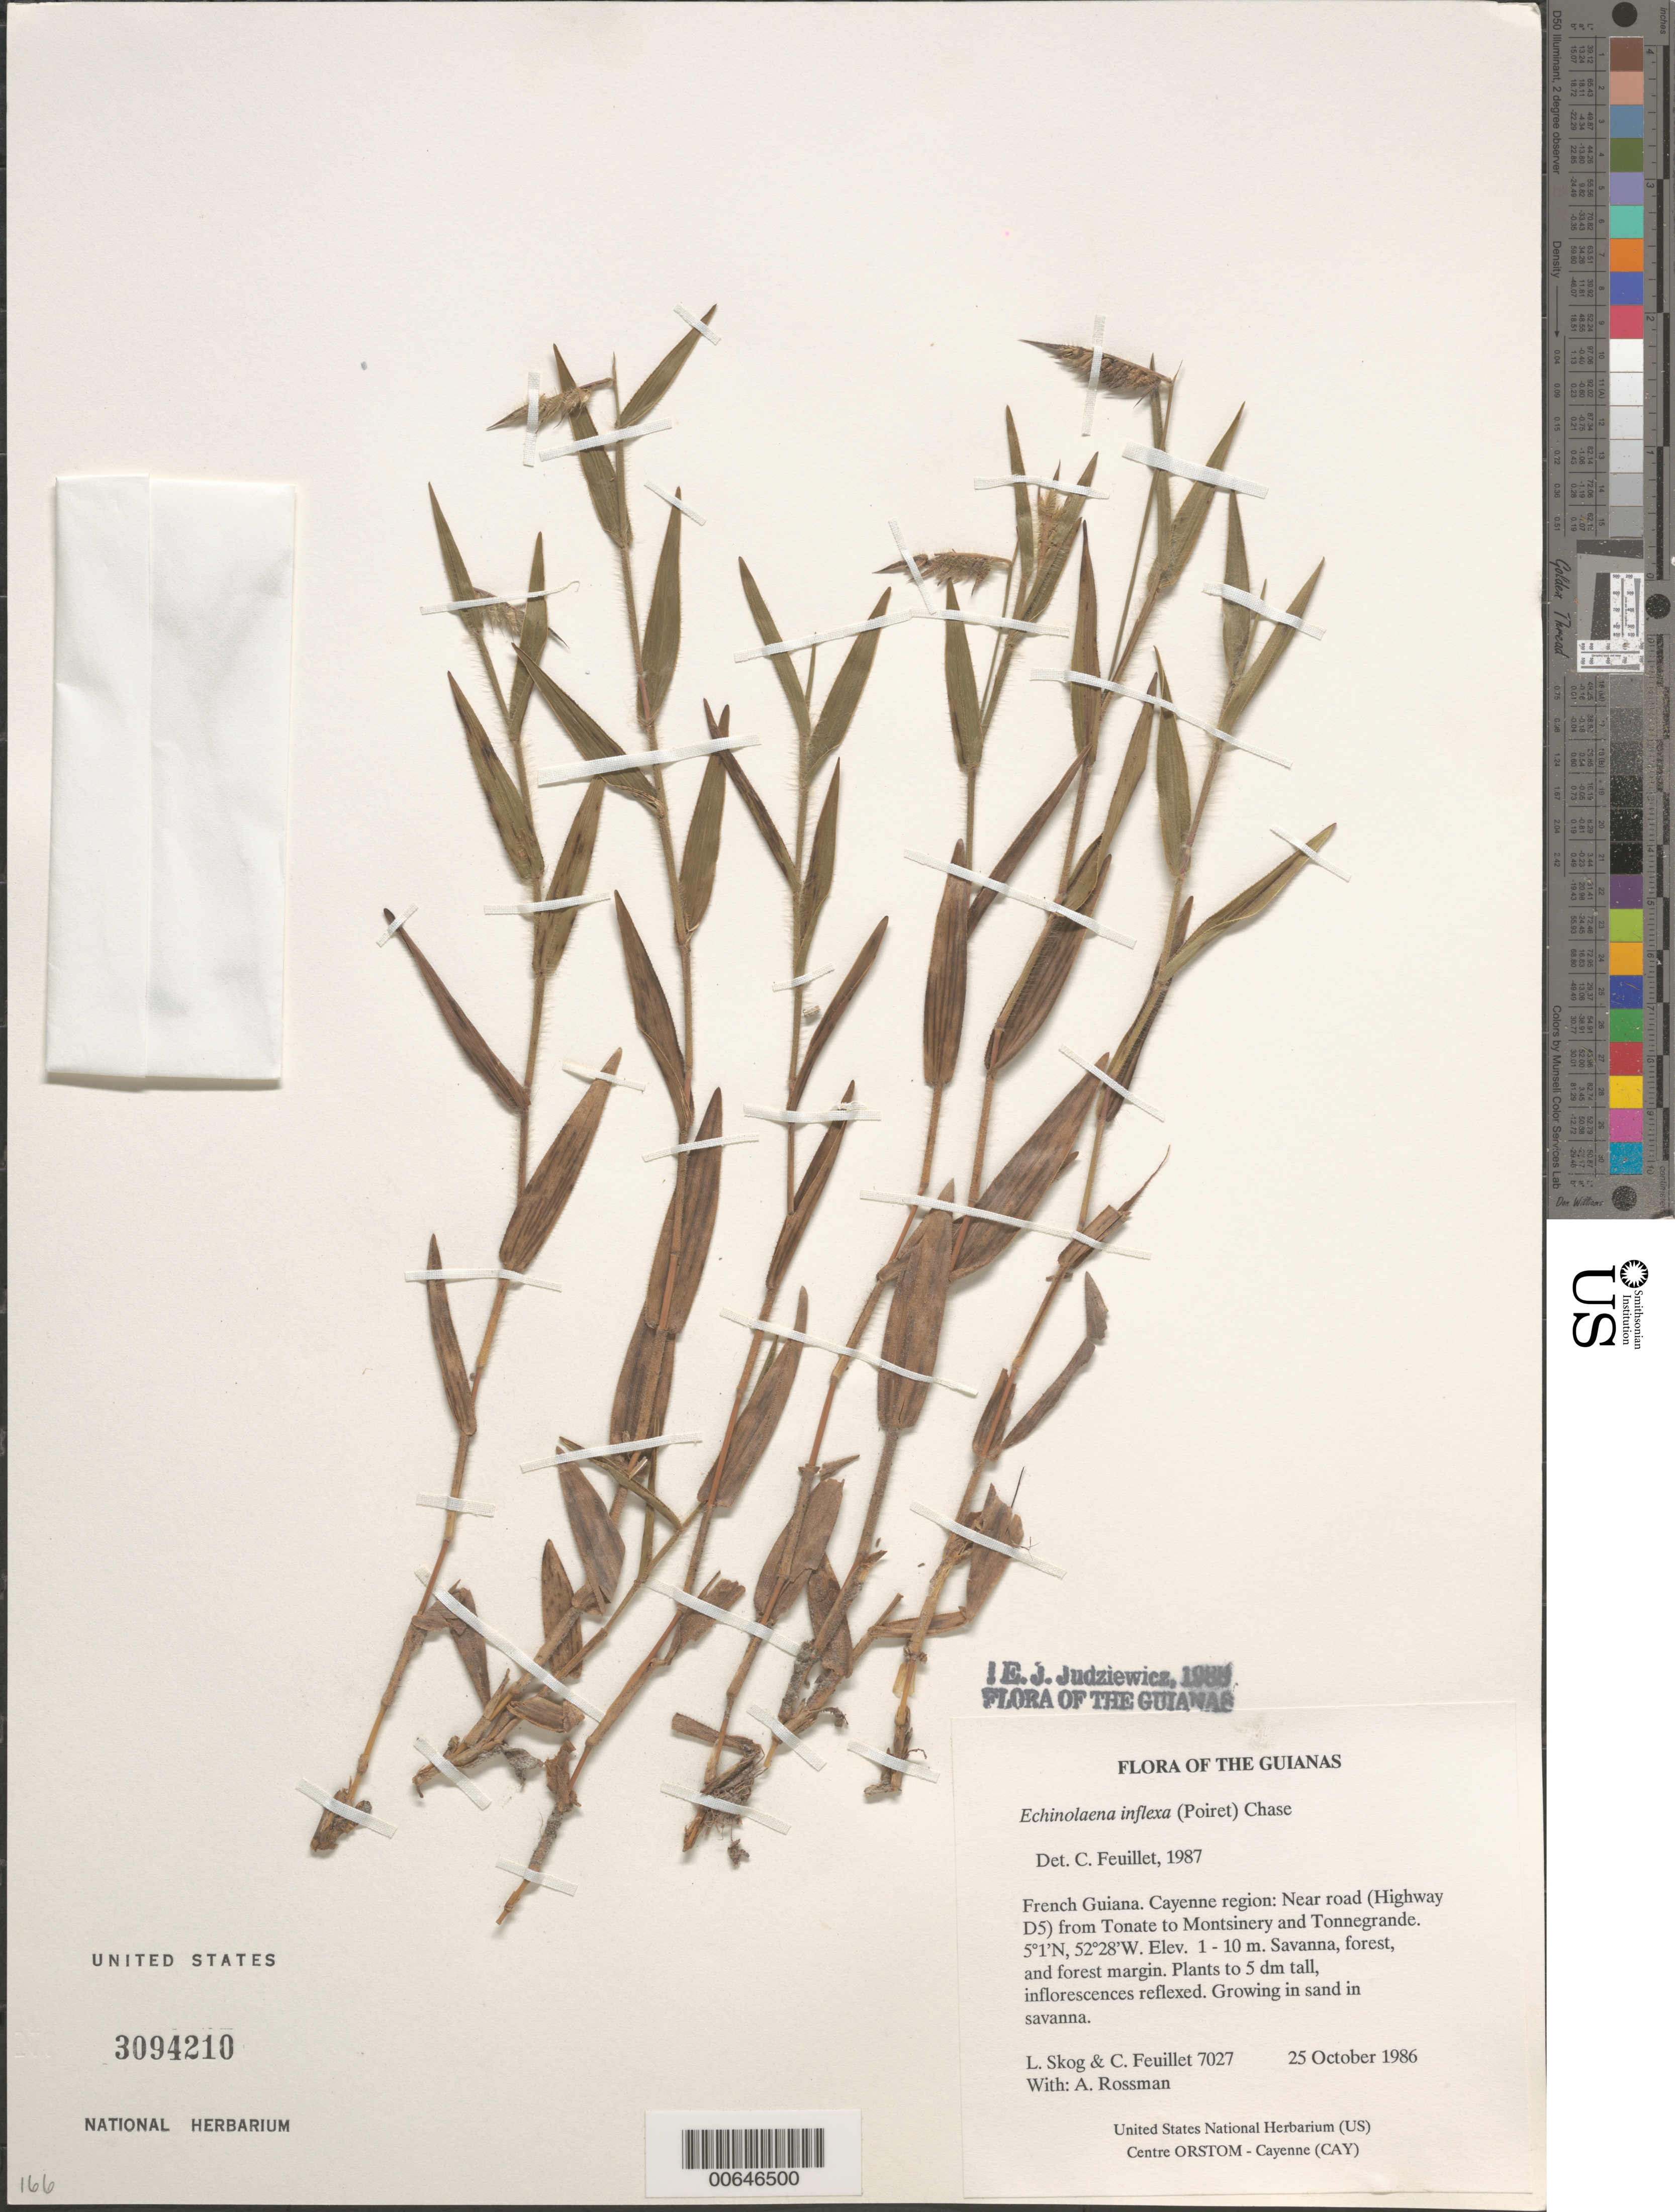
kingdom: Plantae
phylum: Tracheophyta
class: Liliopsida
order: Poales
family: Poaceae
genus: Echinolaena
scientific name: Echinolaena inflexa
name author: (Poir.) Chase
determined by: Feuillet, C.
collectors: L. E. Skog, C. Feuillet & A. Rossman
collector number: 7027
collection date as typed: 25 October 1986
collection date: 1986-10-25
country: French Guiana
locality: Cayenne. Near road (Highway D5) from Tonate to Montsinery and Tonnegrande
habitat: Savanna, forest, and forest margin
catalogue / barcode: US 3094210